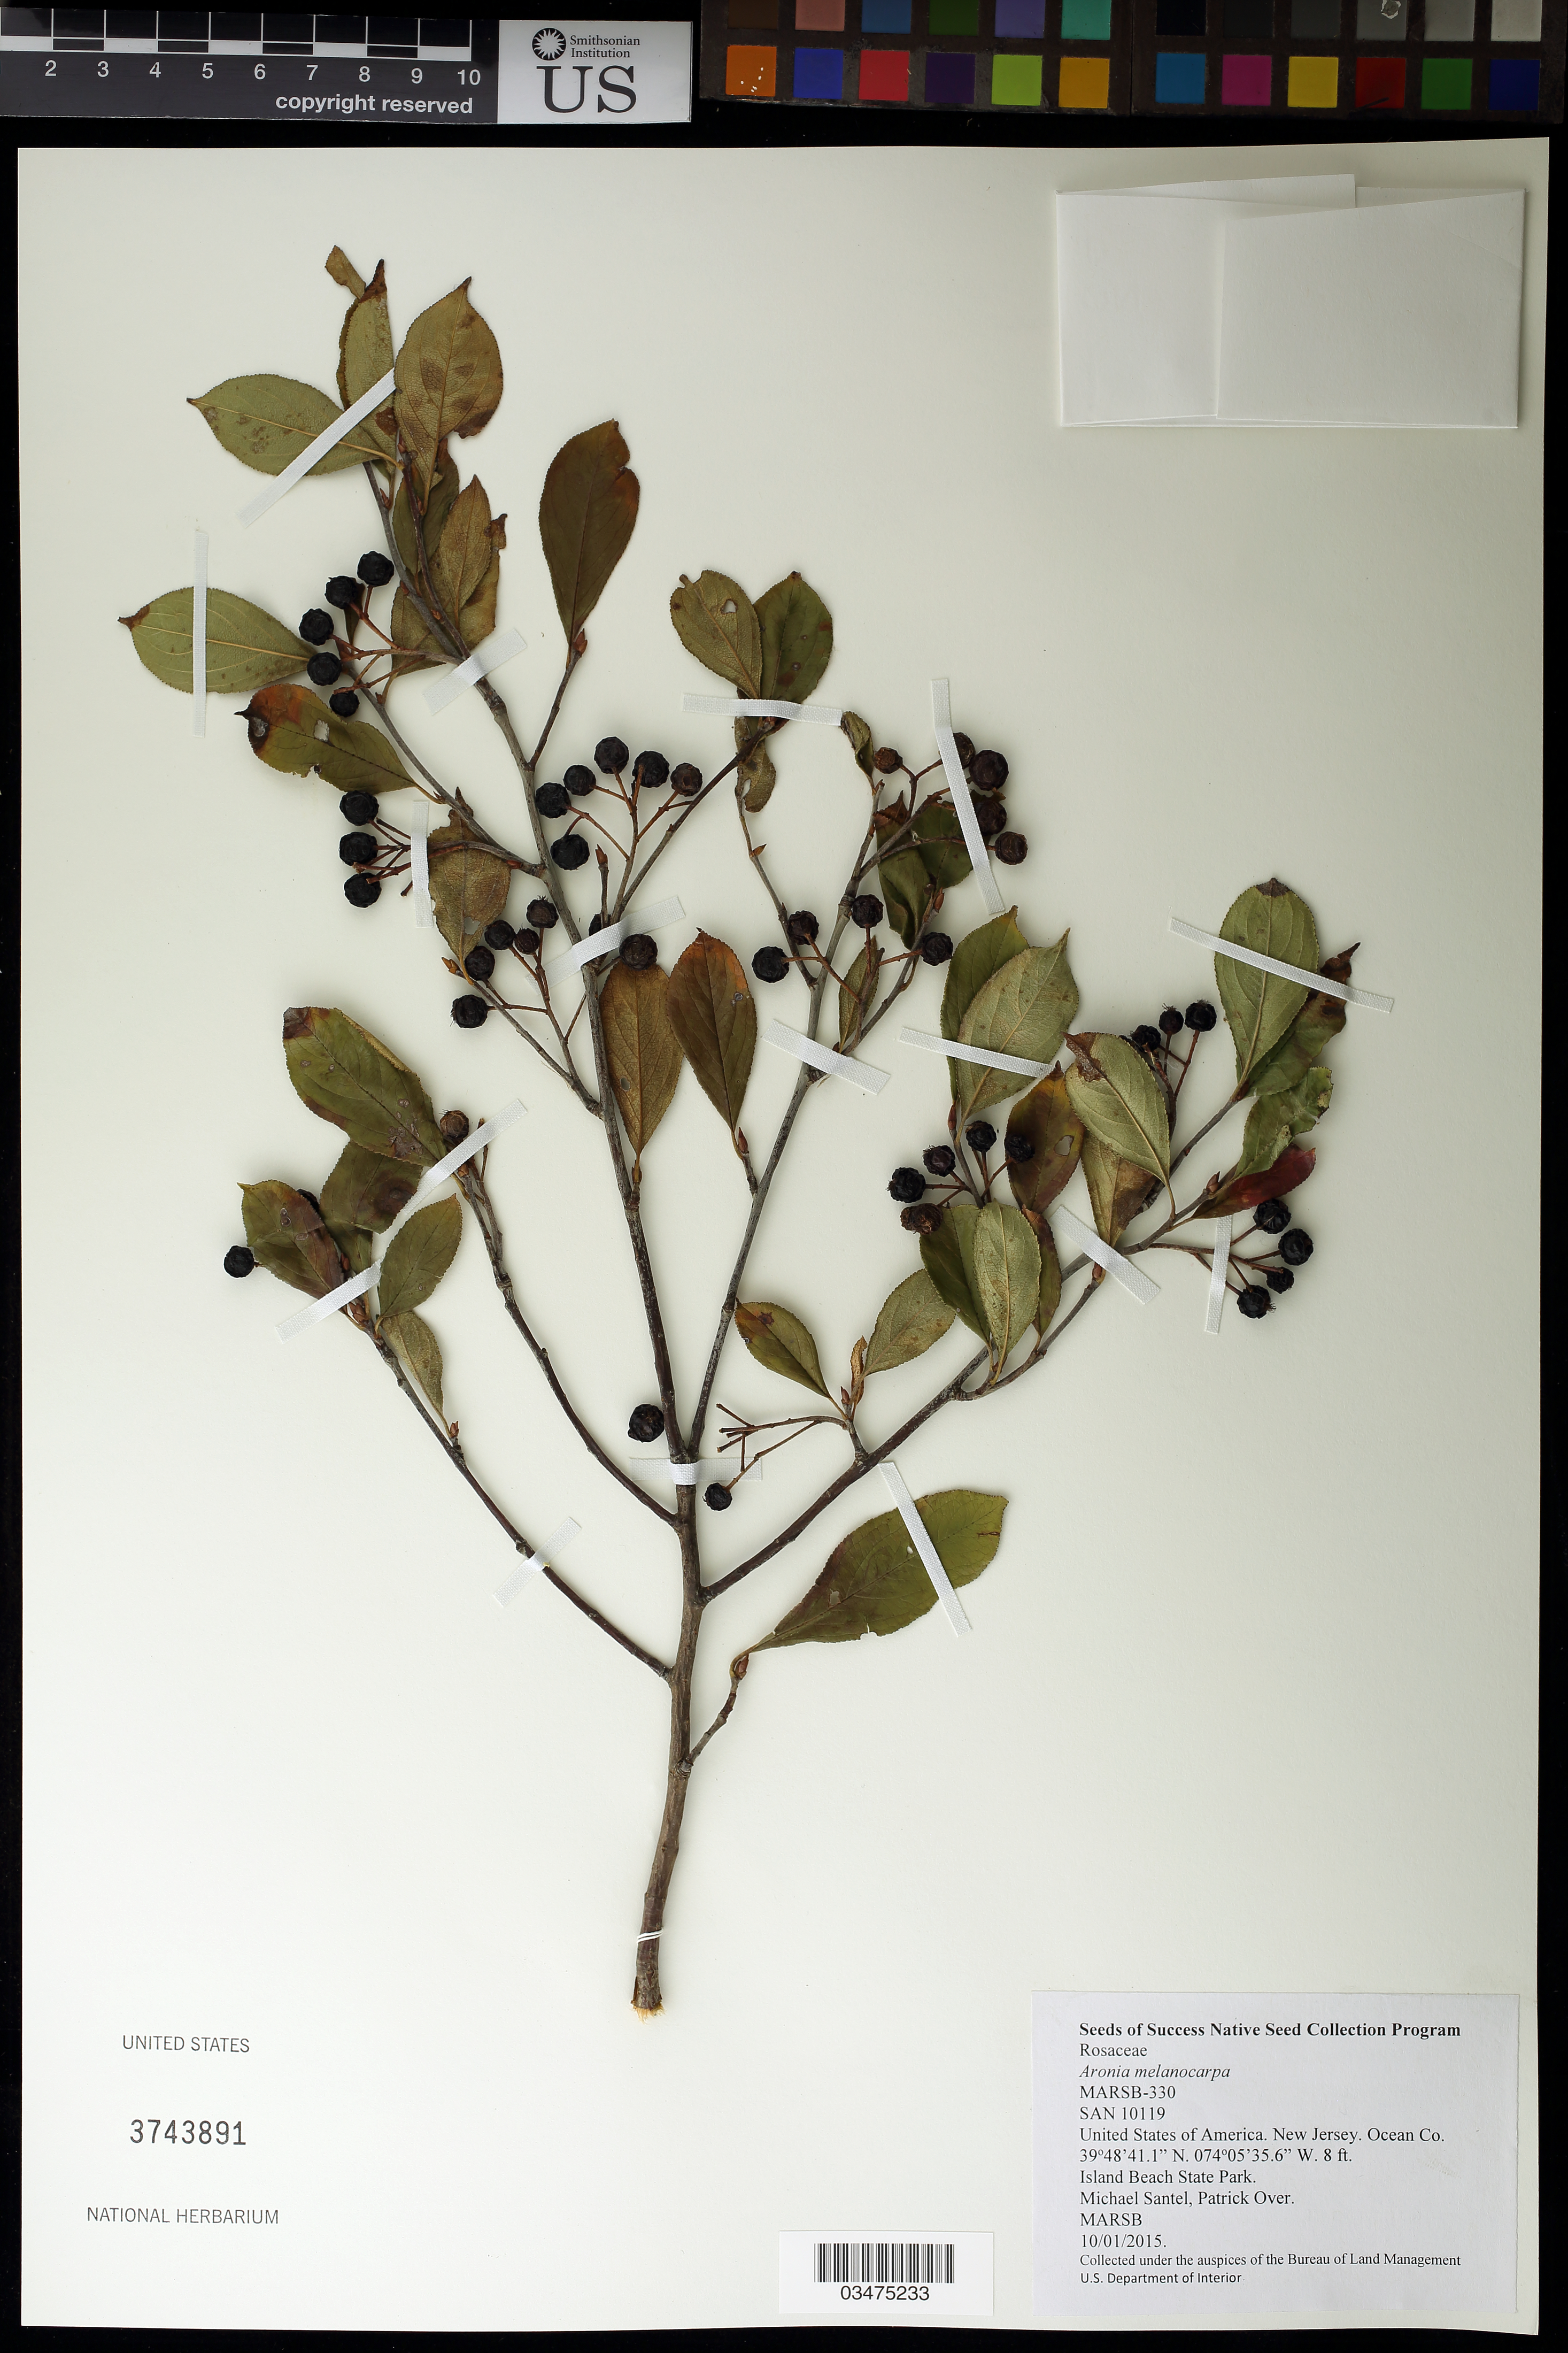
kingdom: Plantae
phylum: Tracheophyta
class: Magnoliopsida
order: Rosales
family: Rosaceae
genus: Aronia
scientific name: Aronia melanocarpa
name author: (Michx.) Elliott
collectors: M. Santel & P. Over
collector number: MARSB-330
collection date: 2015-10-01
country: United States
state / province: New Jersey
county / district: Ocean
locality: Island Beach State Park, Along road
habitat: North Atlantic Coastal Shrub and Grass Dune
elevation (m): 2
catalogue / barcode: US 3743891